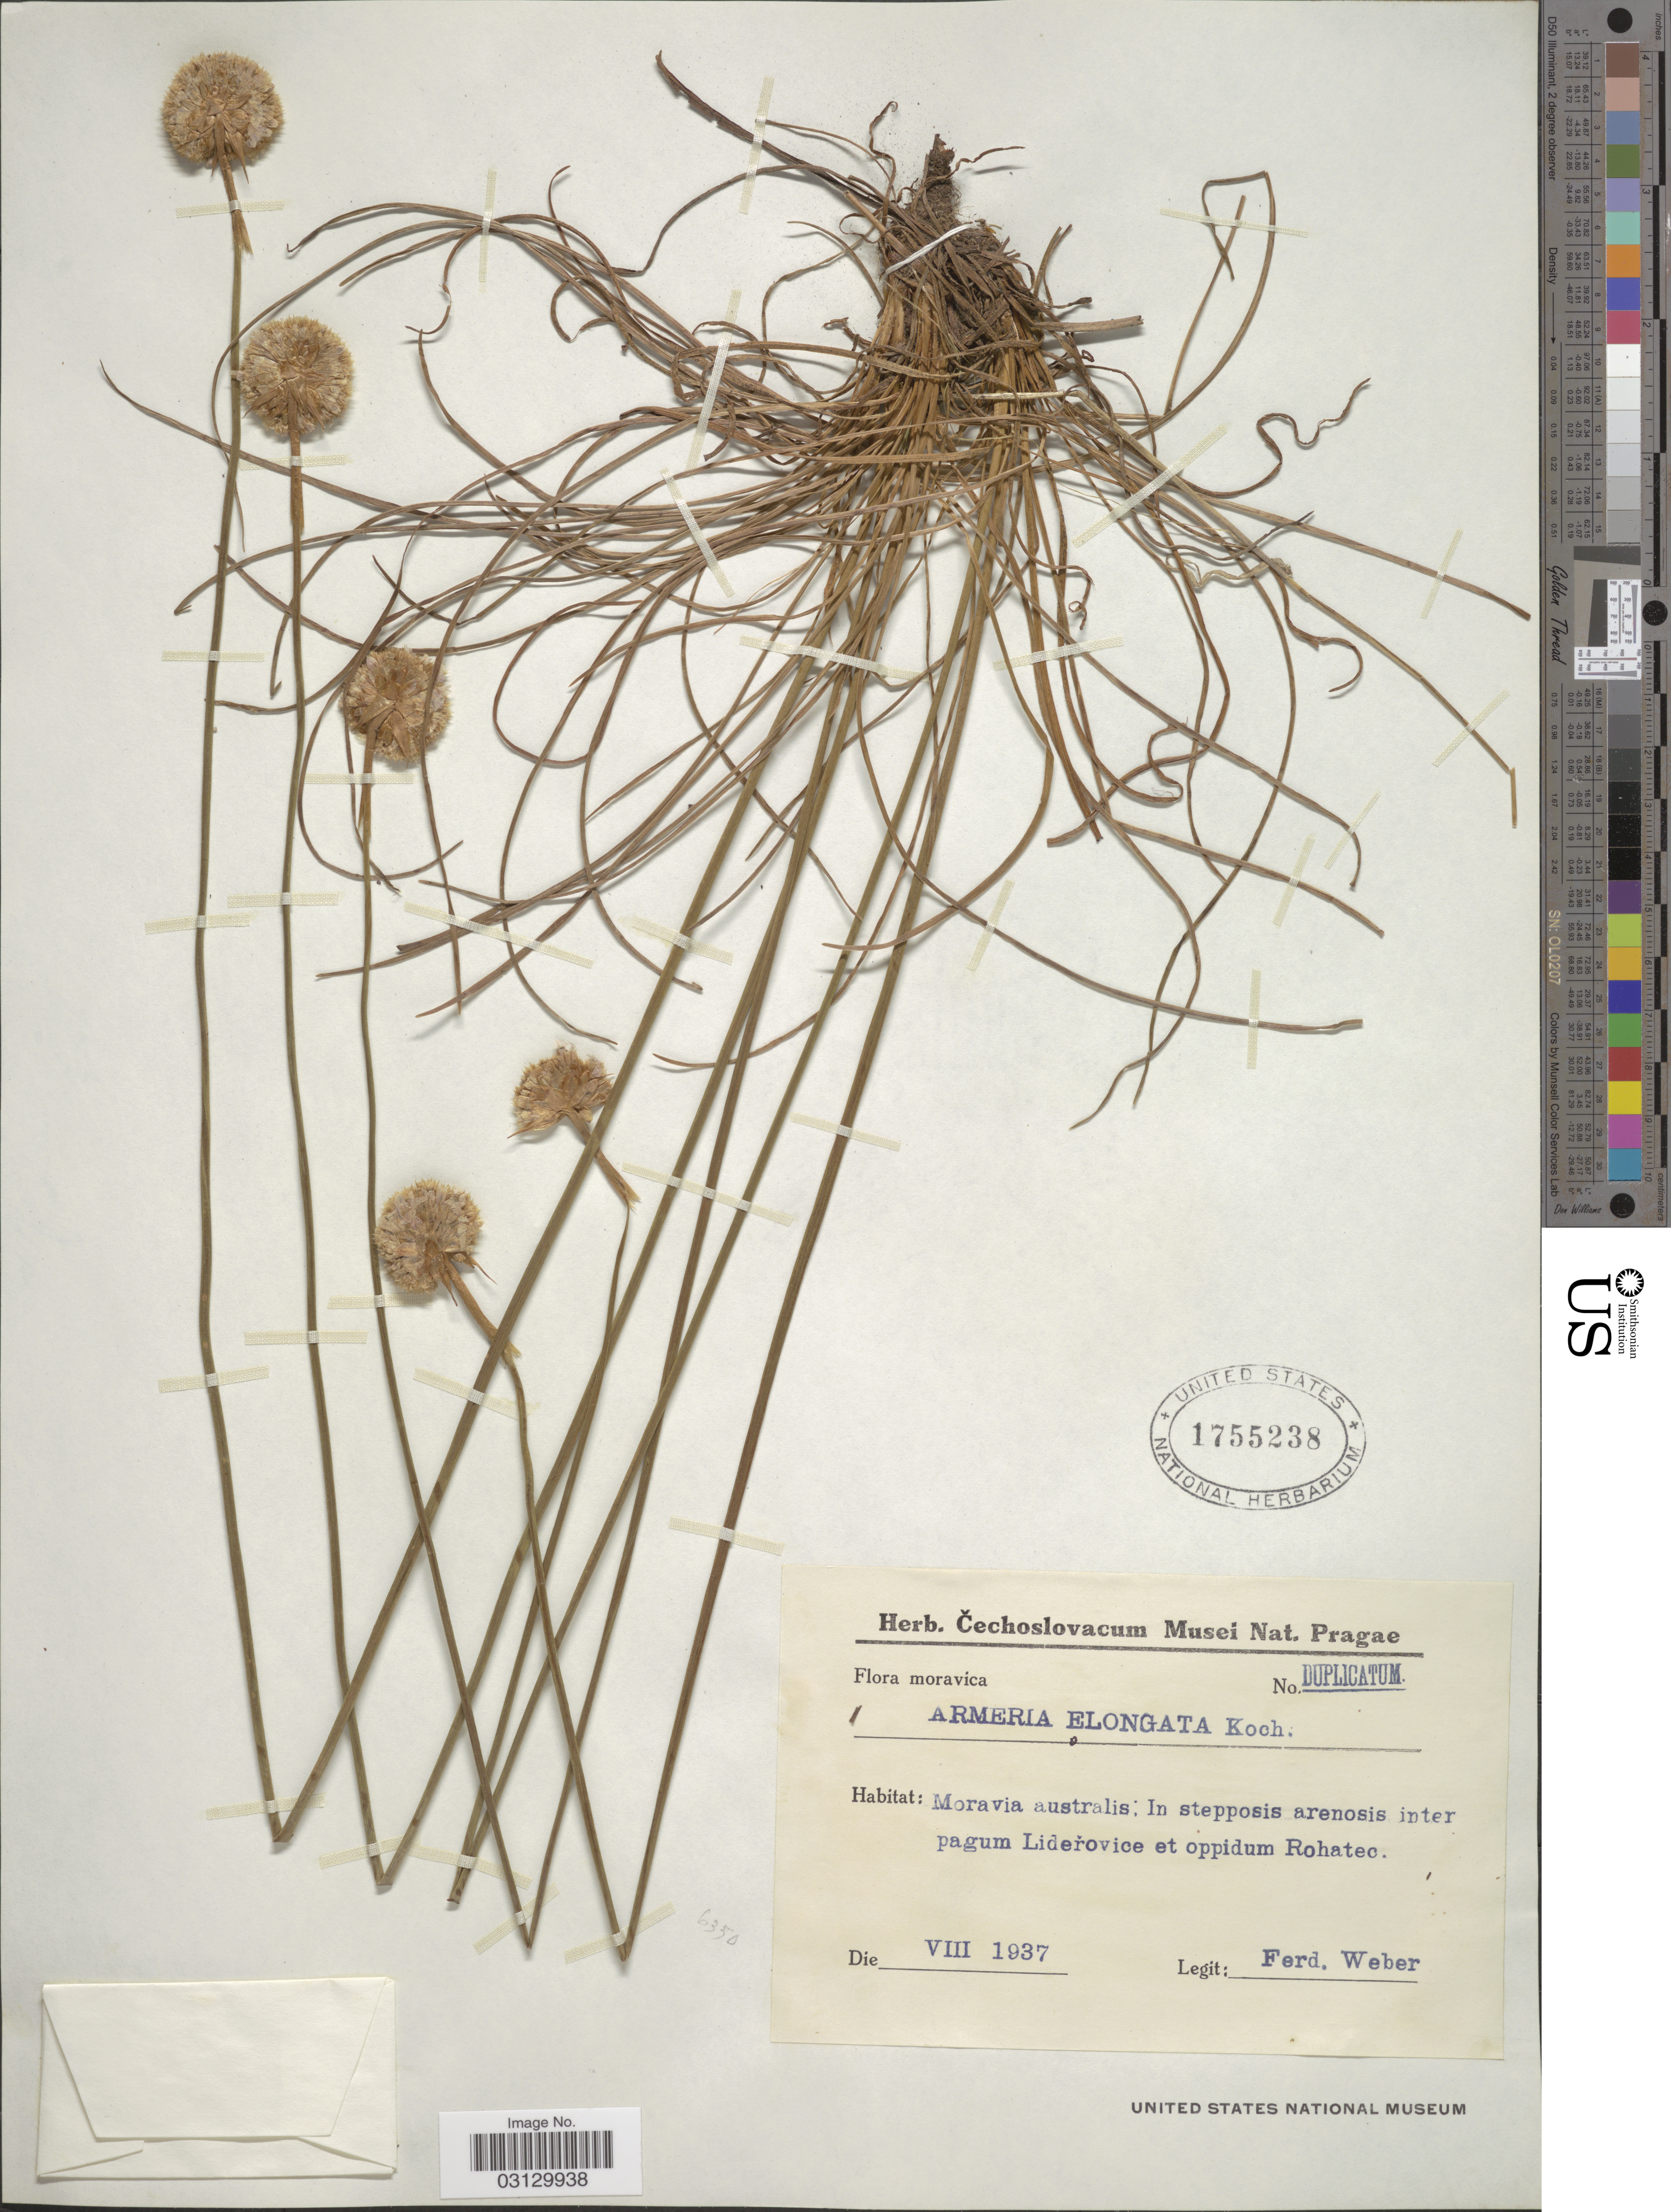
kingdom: Plantae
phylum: Tracheophyta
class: Magnoliopsida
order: Caryophyllales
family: Plumbaginaceae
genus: Armeria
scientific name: Armeria maritima subsp. elongata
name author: (Hoffm.) Bonnier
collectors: F. Weber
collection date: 1937-08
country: Czechia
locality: Moravia australis: In stepposis arenosis inter pagum Liderovice et oppidum Rohatec.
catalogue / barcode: US 1755238